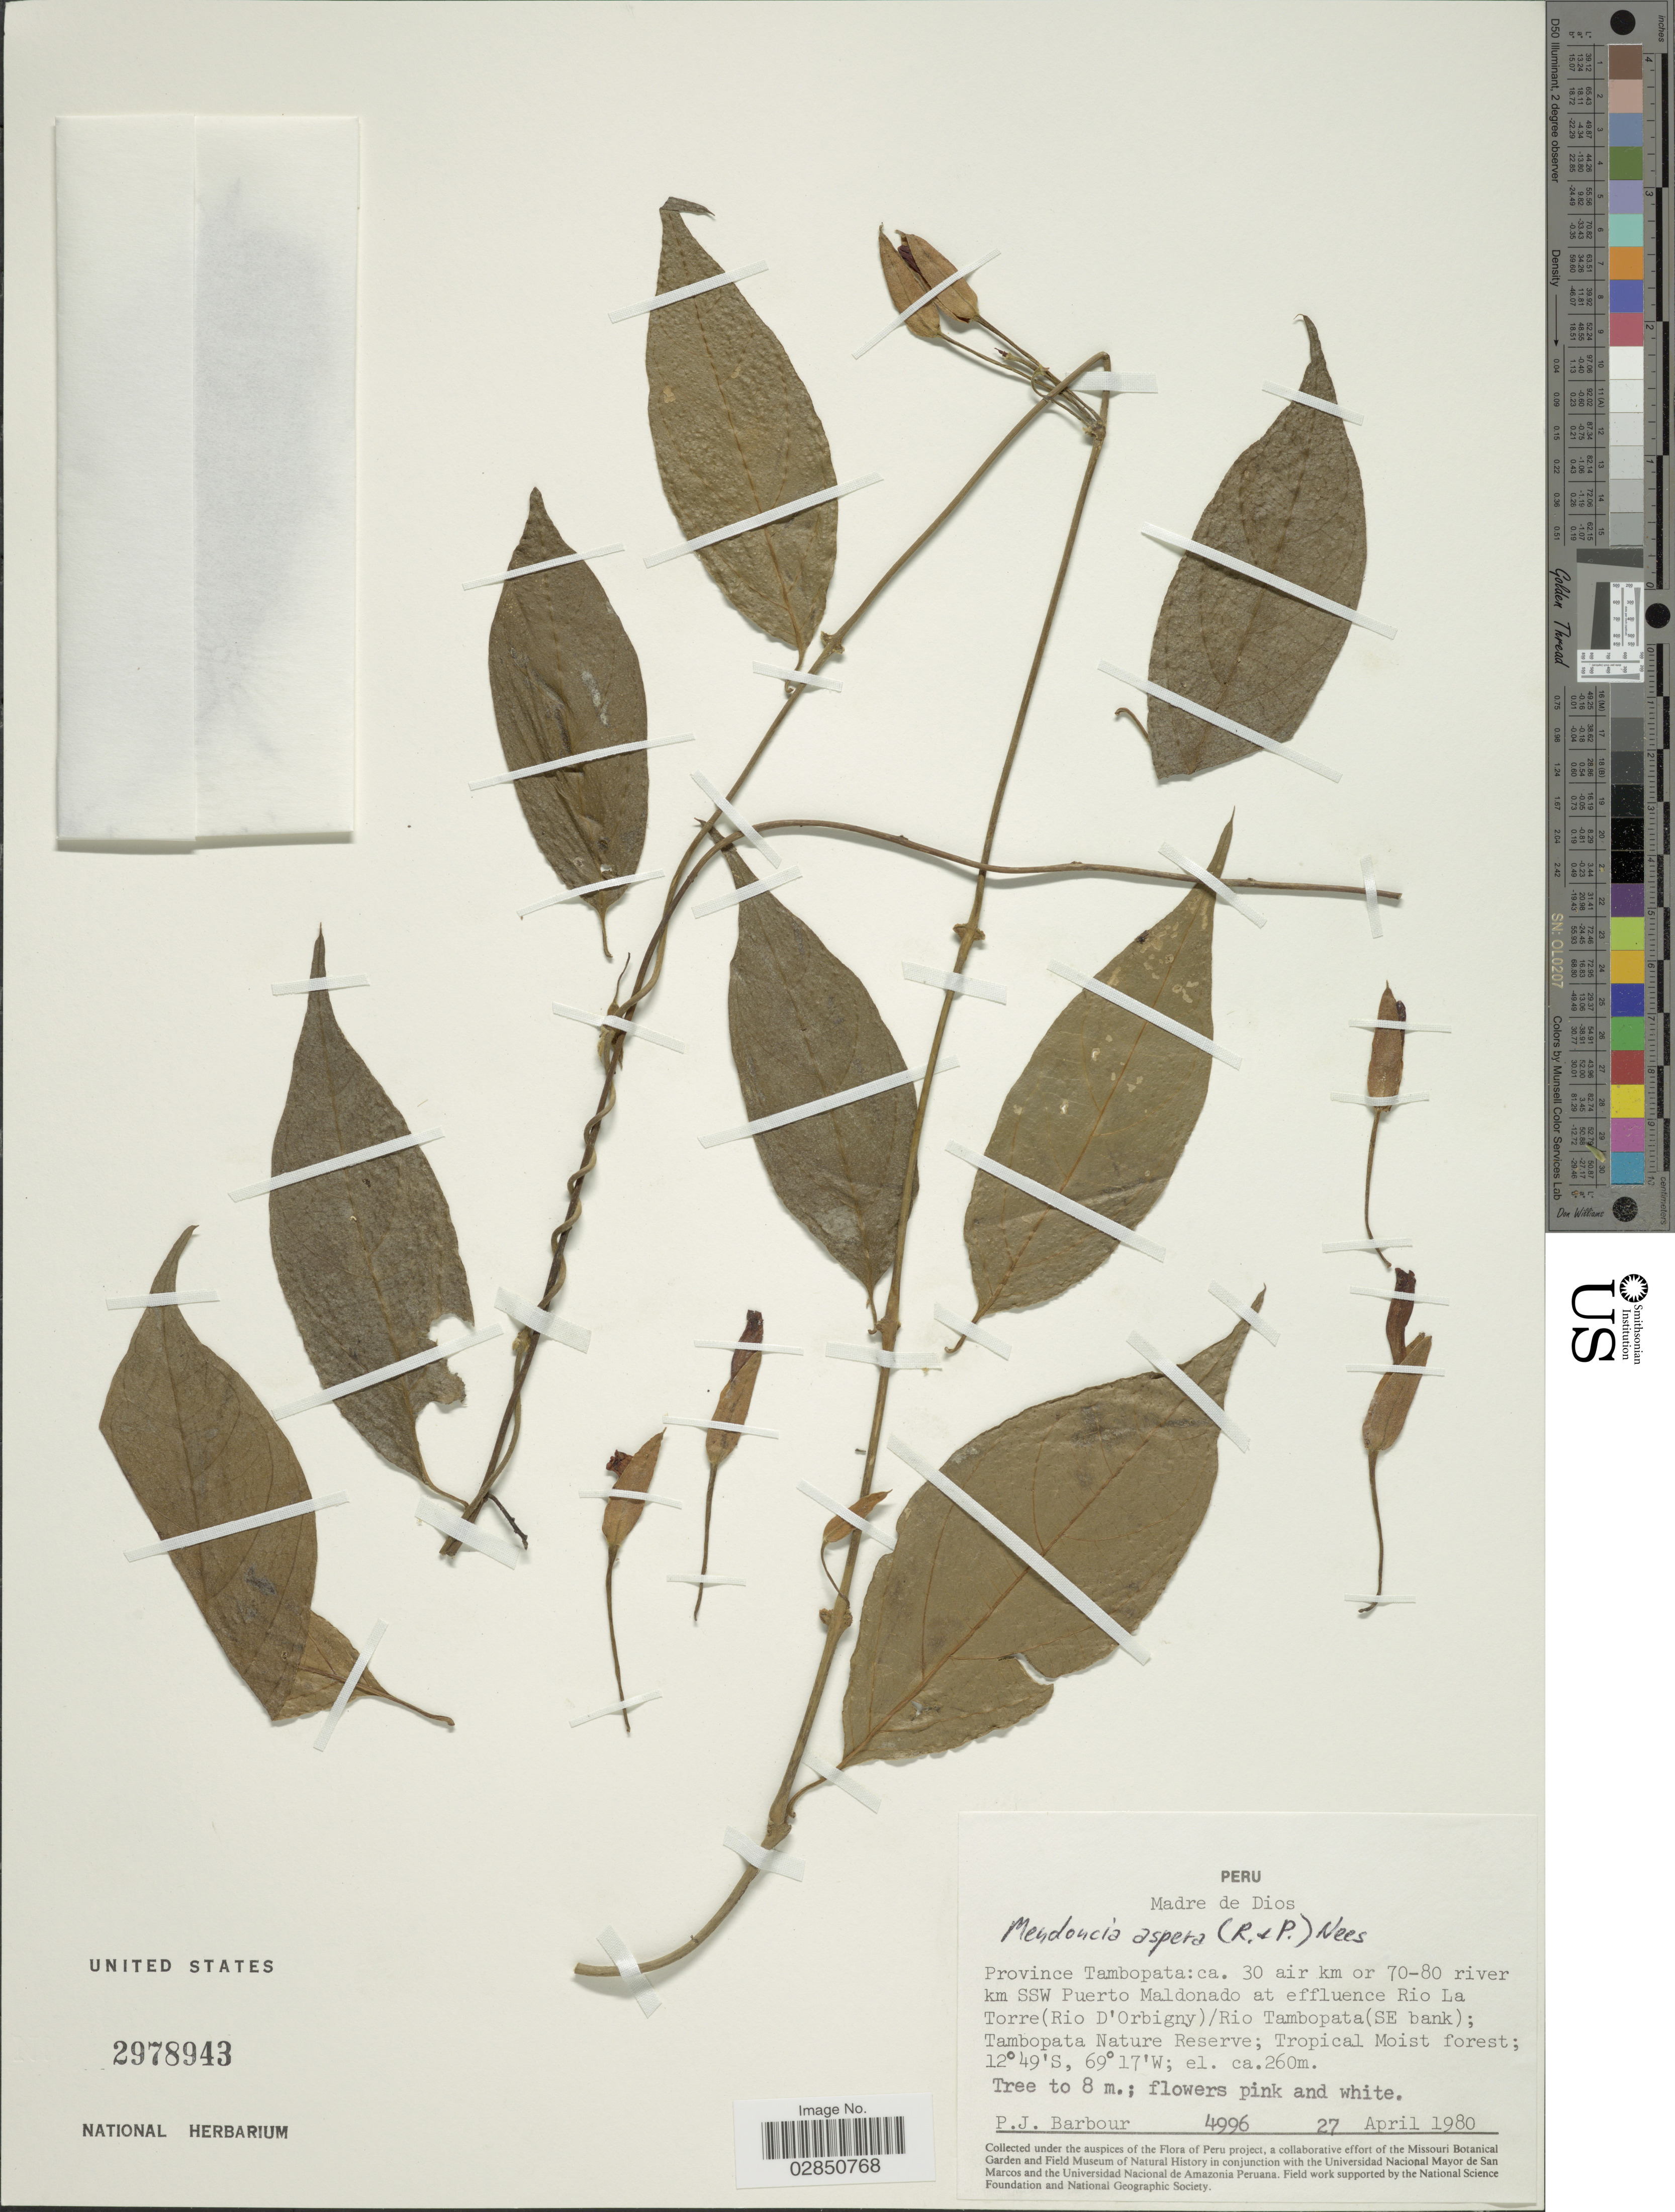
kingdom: Plantae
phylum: Tracheophyta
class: Magnoliopsida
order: Lamiales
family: Acanthaceae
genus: Mendoncia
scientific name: Mendoncia aspera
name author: (Ruiz & Pav.) Nees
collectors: P. Barbour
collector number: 4996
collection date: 1980-04-27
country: Peru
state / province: Madre de Dios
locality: Province of Tambopata: ca. 30 air km or 70-80 river km SSW Puerto Maldonado at effluence Rio La Torre (Rio D'Orbigny) /Rio Tambapata (SE bank); Tambopata Nature Reserve.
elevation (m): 260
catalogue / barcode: US 2978943